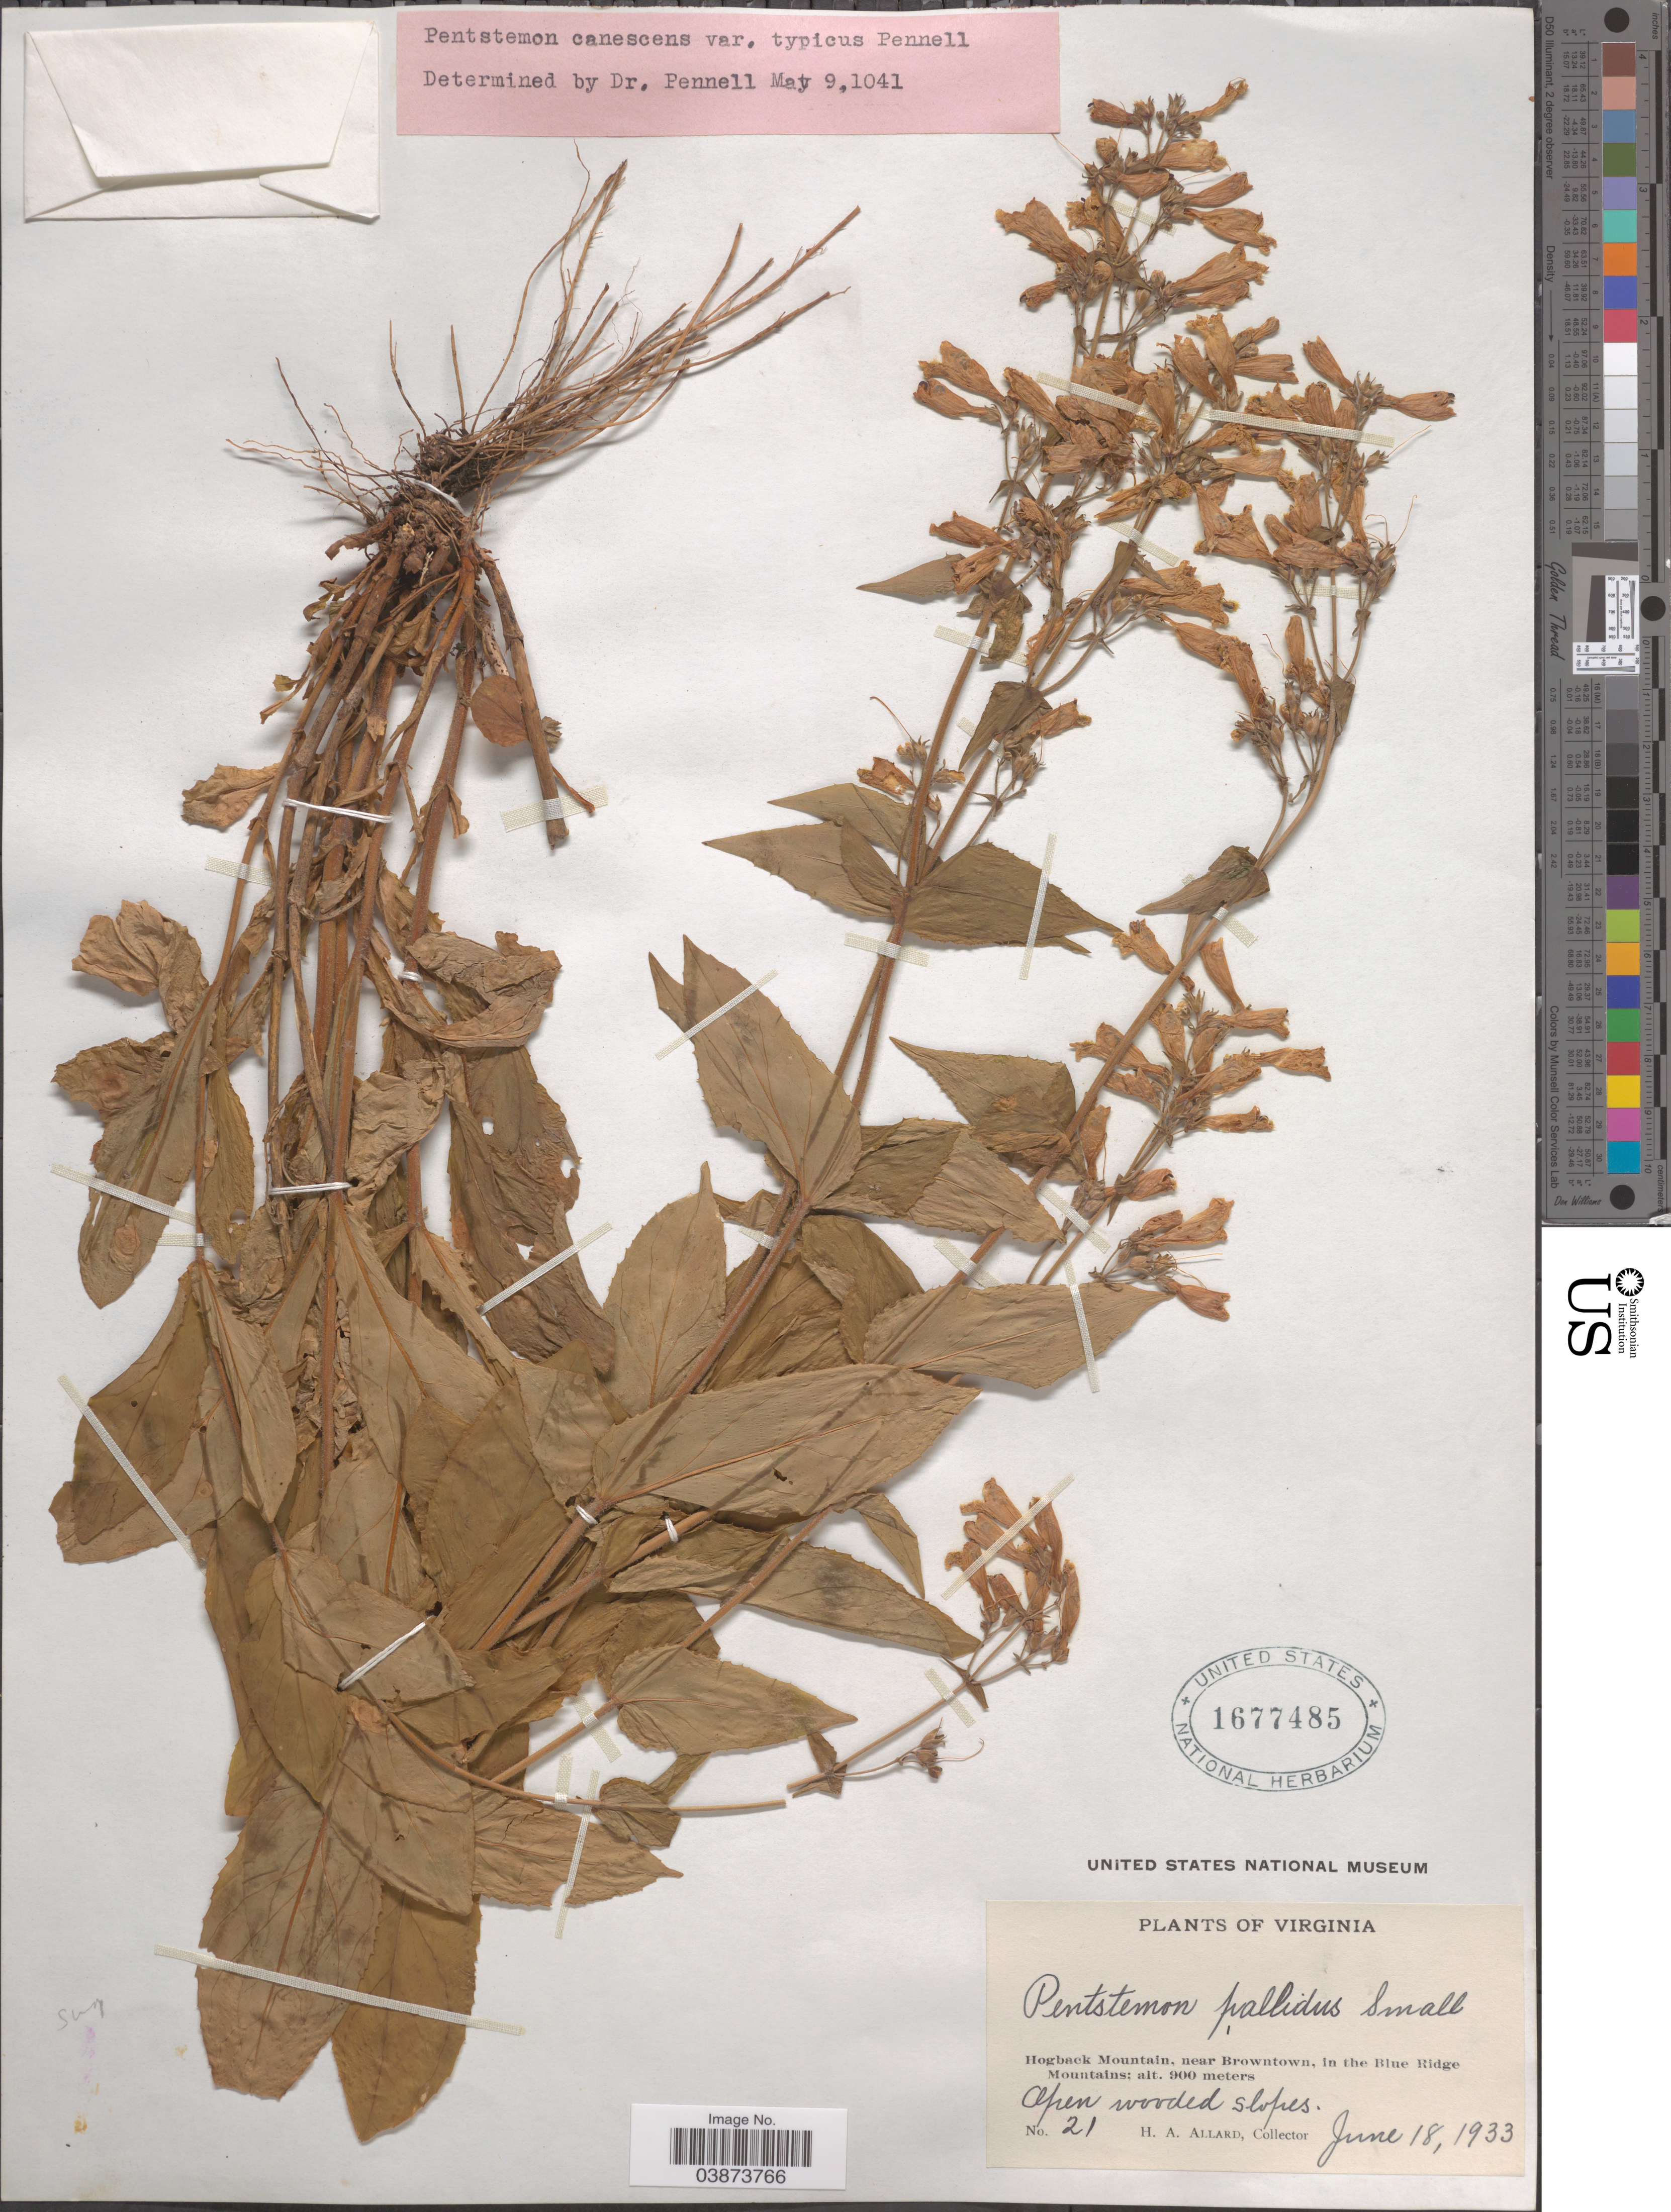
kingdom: Plantae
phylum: Tracheophyta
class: Magnoliopsida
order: Lamiales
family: Plantaginaceae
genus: Penstemon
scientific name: Penstemon canescens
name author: L.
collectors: H. A. Allard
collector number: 21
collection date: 1933-06-18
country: United States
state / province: Virginia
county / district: Warren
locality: Hogback Mountain, near Browntown, in the Blue Ridge Mountains.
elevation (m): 900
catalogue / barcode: US 1677485